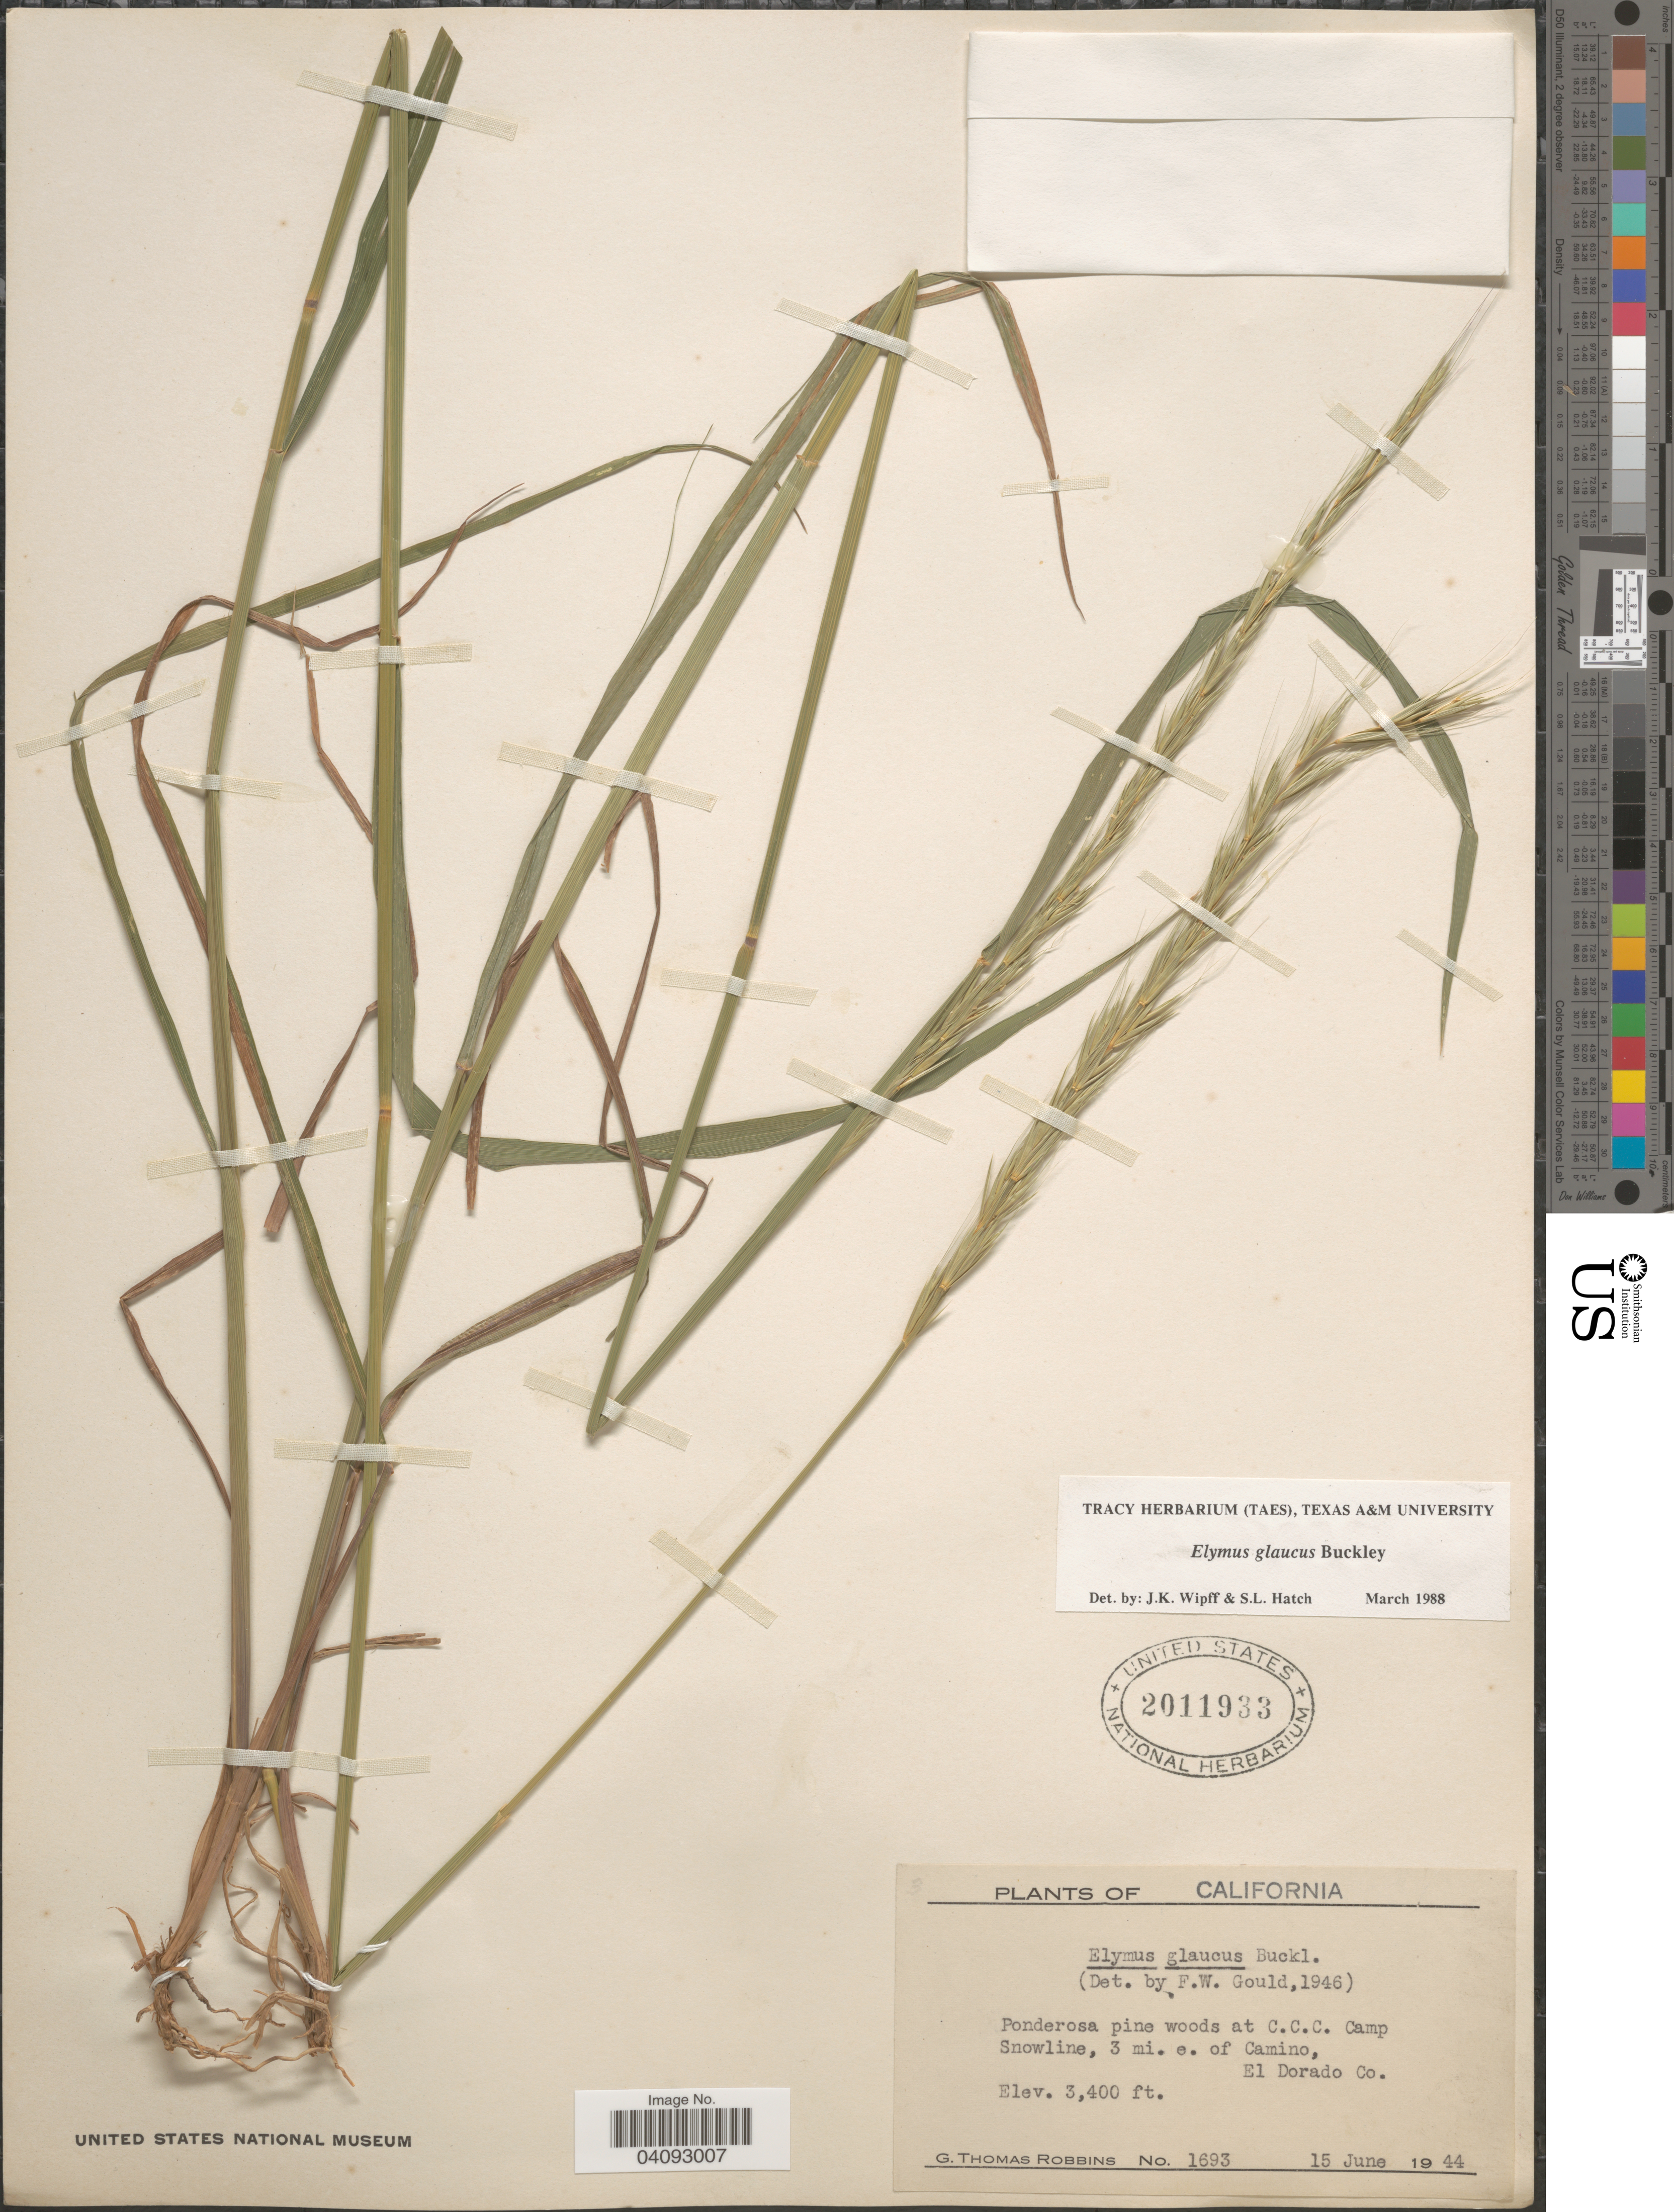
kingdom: Plantae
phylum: Tracheophyta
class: Liliopsida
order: Poales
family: Poaceae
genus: Elymus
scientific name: Elymus glaucus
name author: Buckley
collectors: G. T. Robbins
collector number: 1693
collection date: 1944-06-15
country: United States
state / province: California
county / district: El Dorado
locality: Ponderosa pine woods at C. C. C. Camp Snowline, 3 mi. e. of Camino, El Dorado Co.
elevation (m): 1036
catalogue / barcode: US 2011933